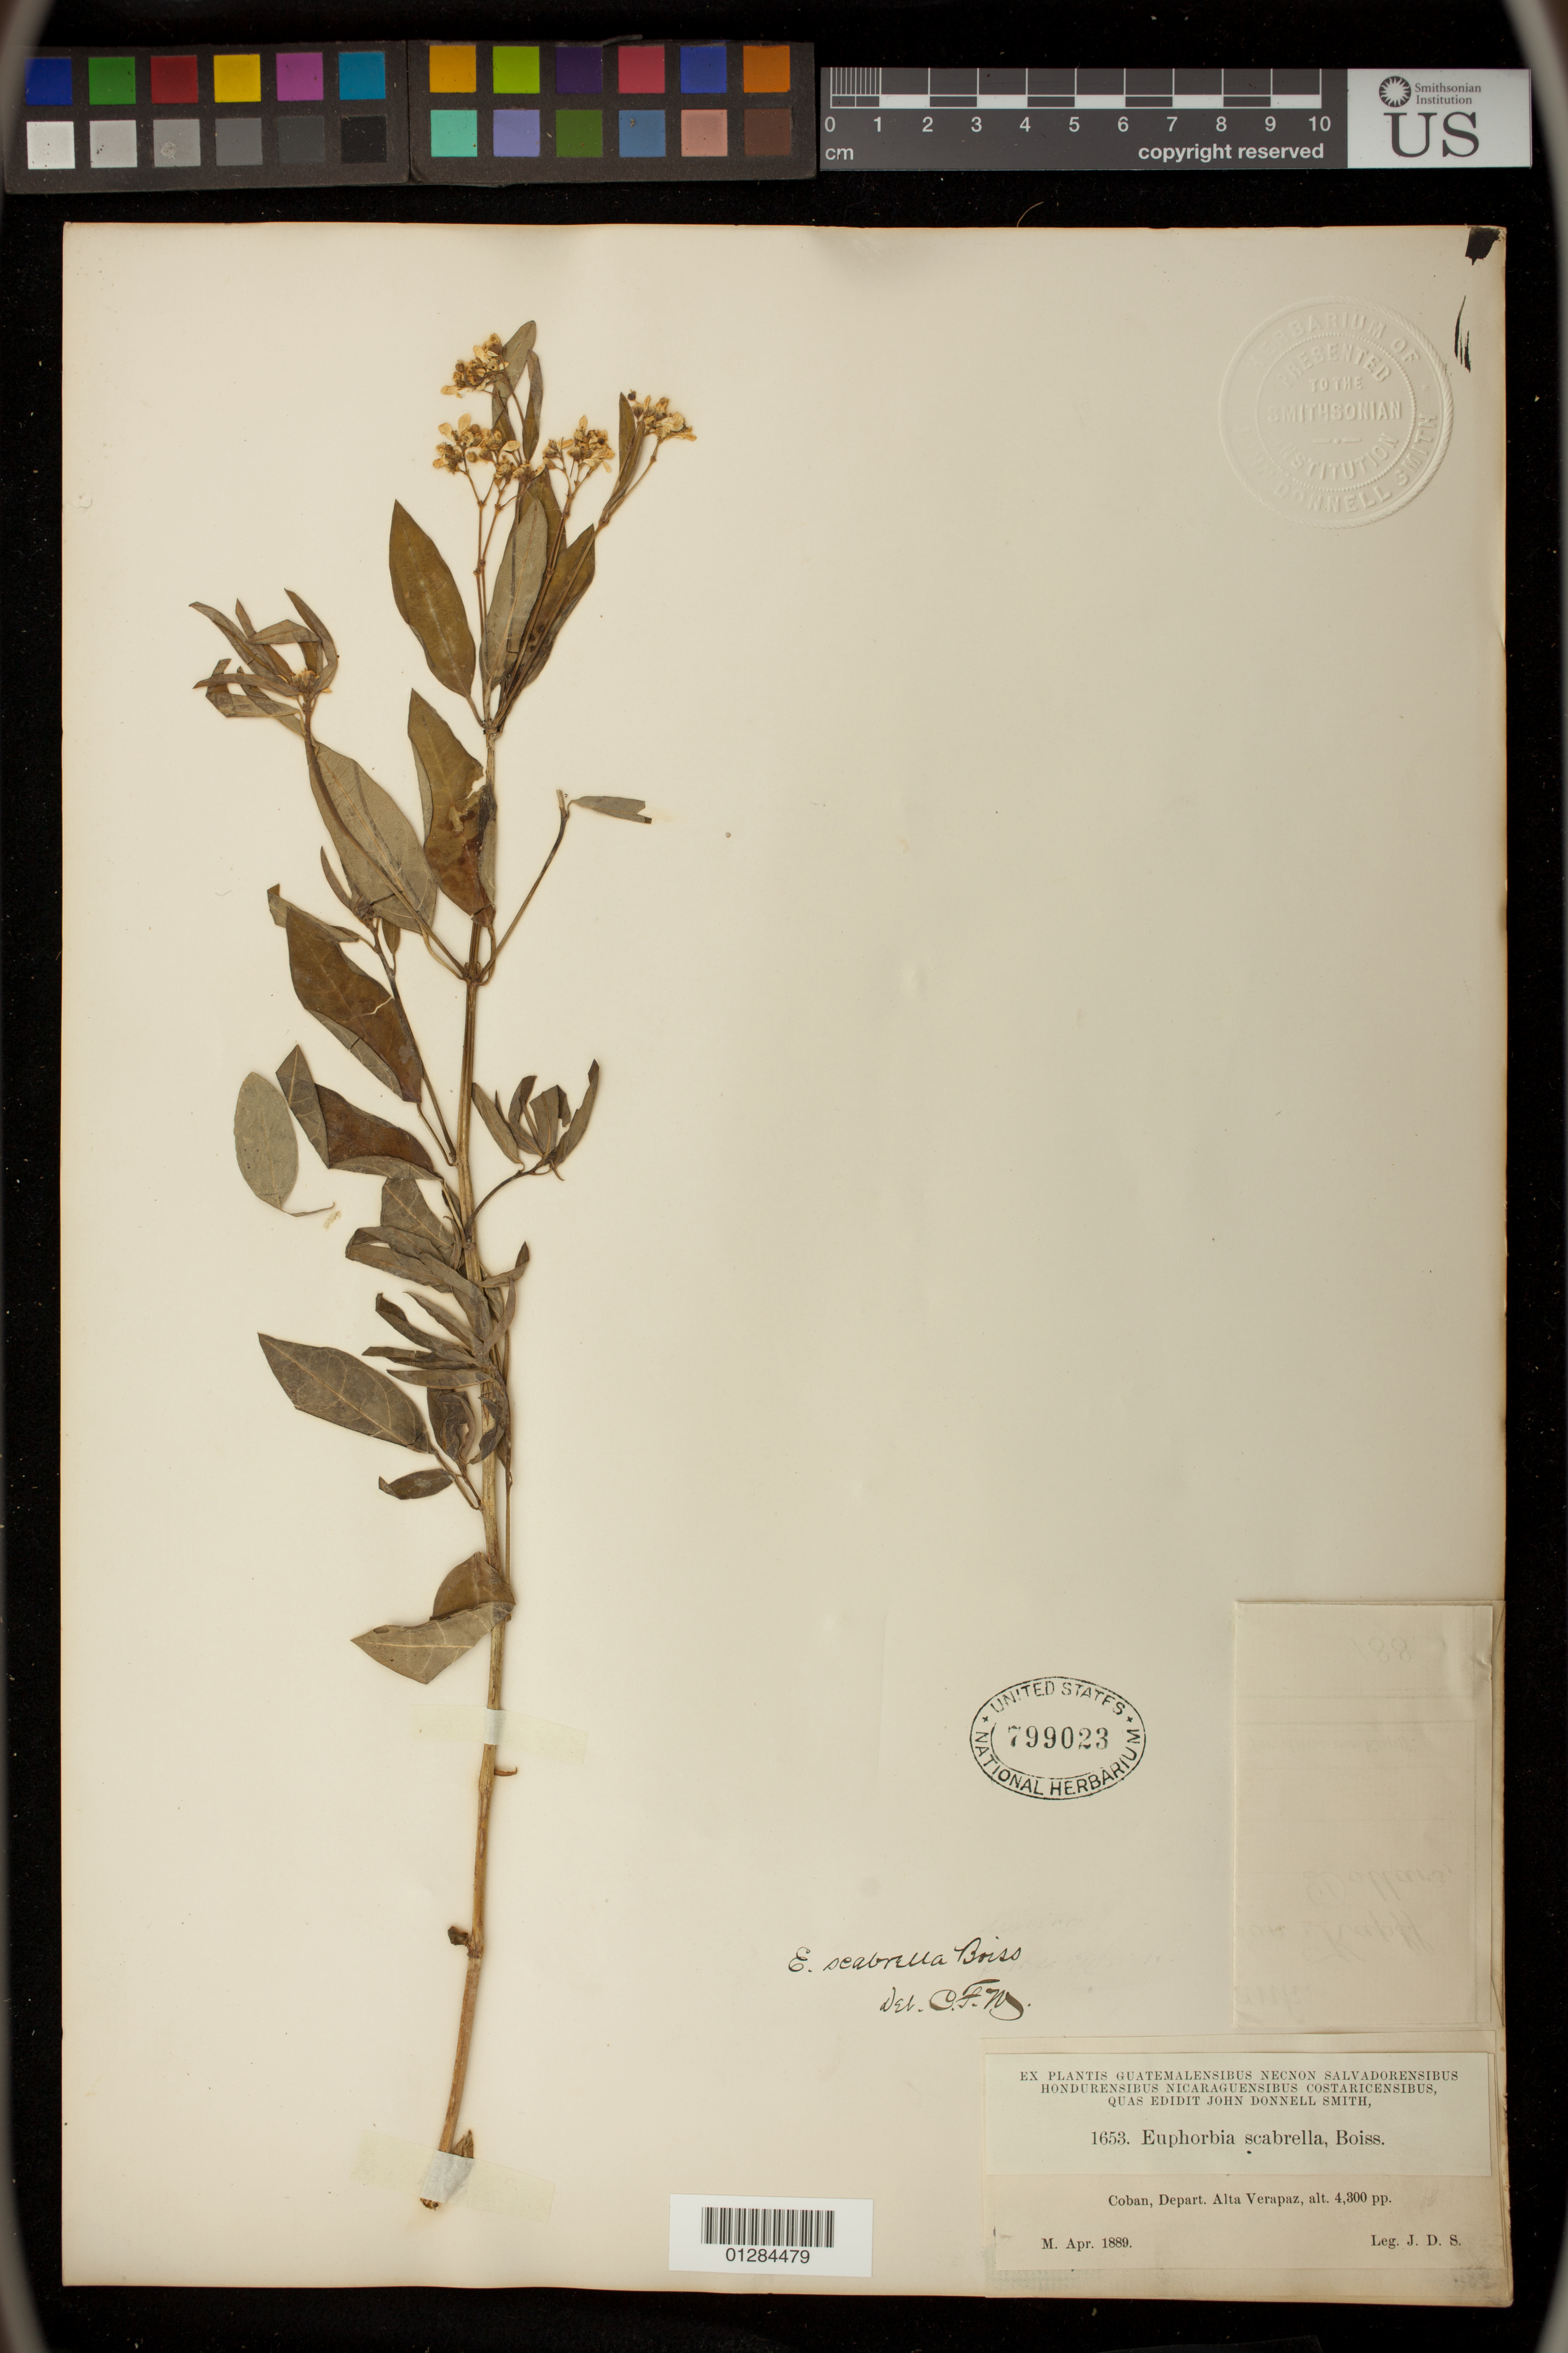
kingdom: Plantae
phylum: Tracheophyta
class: Magnoliopsida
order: Malpighiales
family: Euphorbiaceae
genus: Euphorbia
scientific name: Euphorbia triphylla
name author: (Klotzsch & Garcke) Oudejans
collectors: J. D. Smith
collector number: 1653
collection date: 1889-04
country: Guatemala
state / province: Alta Verapaz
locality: Coban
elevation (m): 1311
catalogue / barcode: US 799023